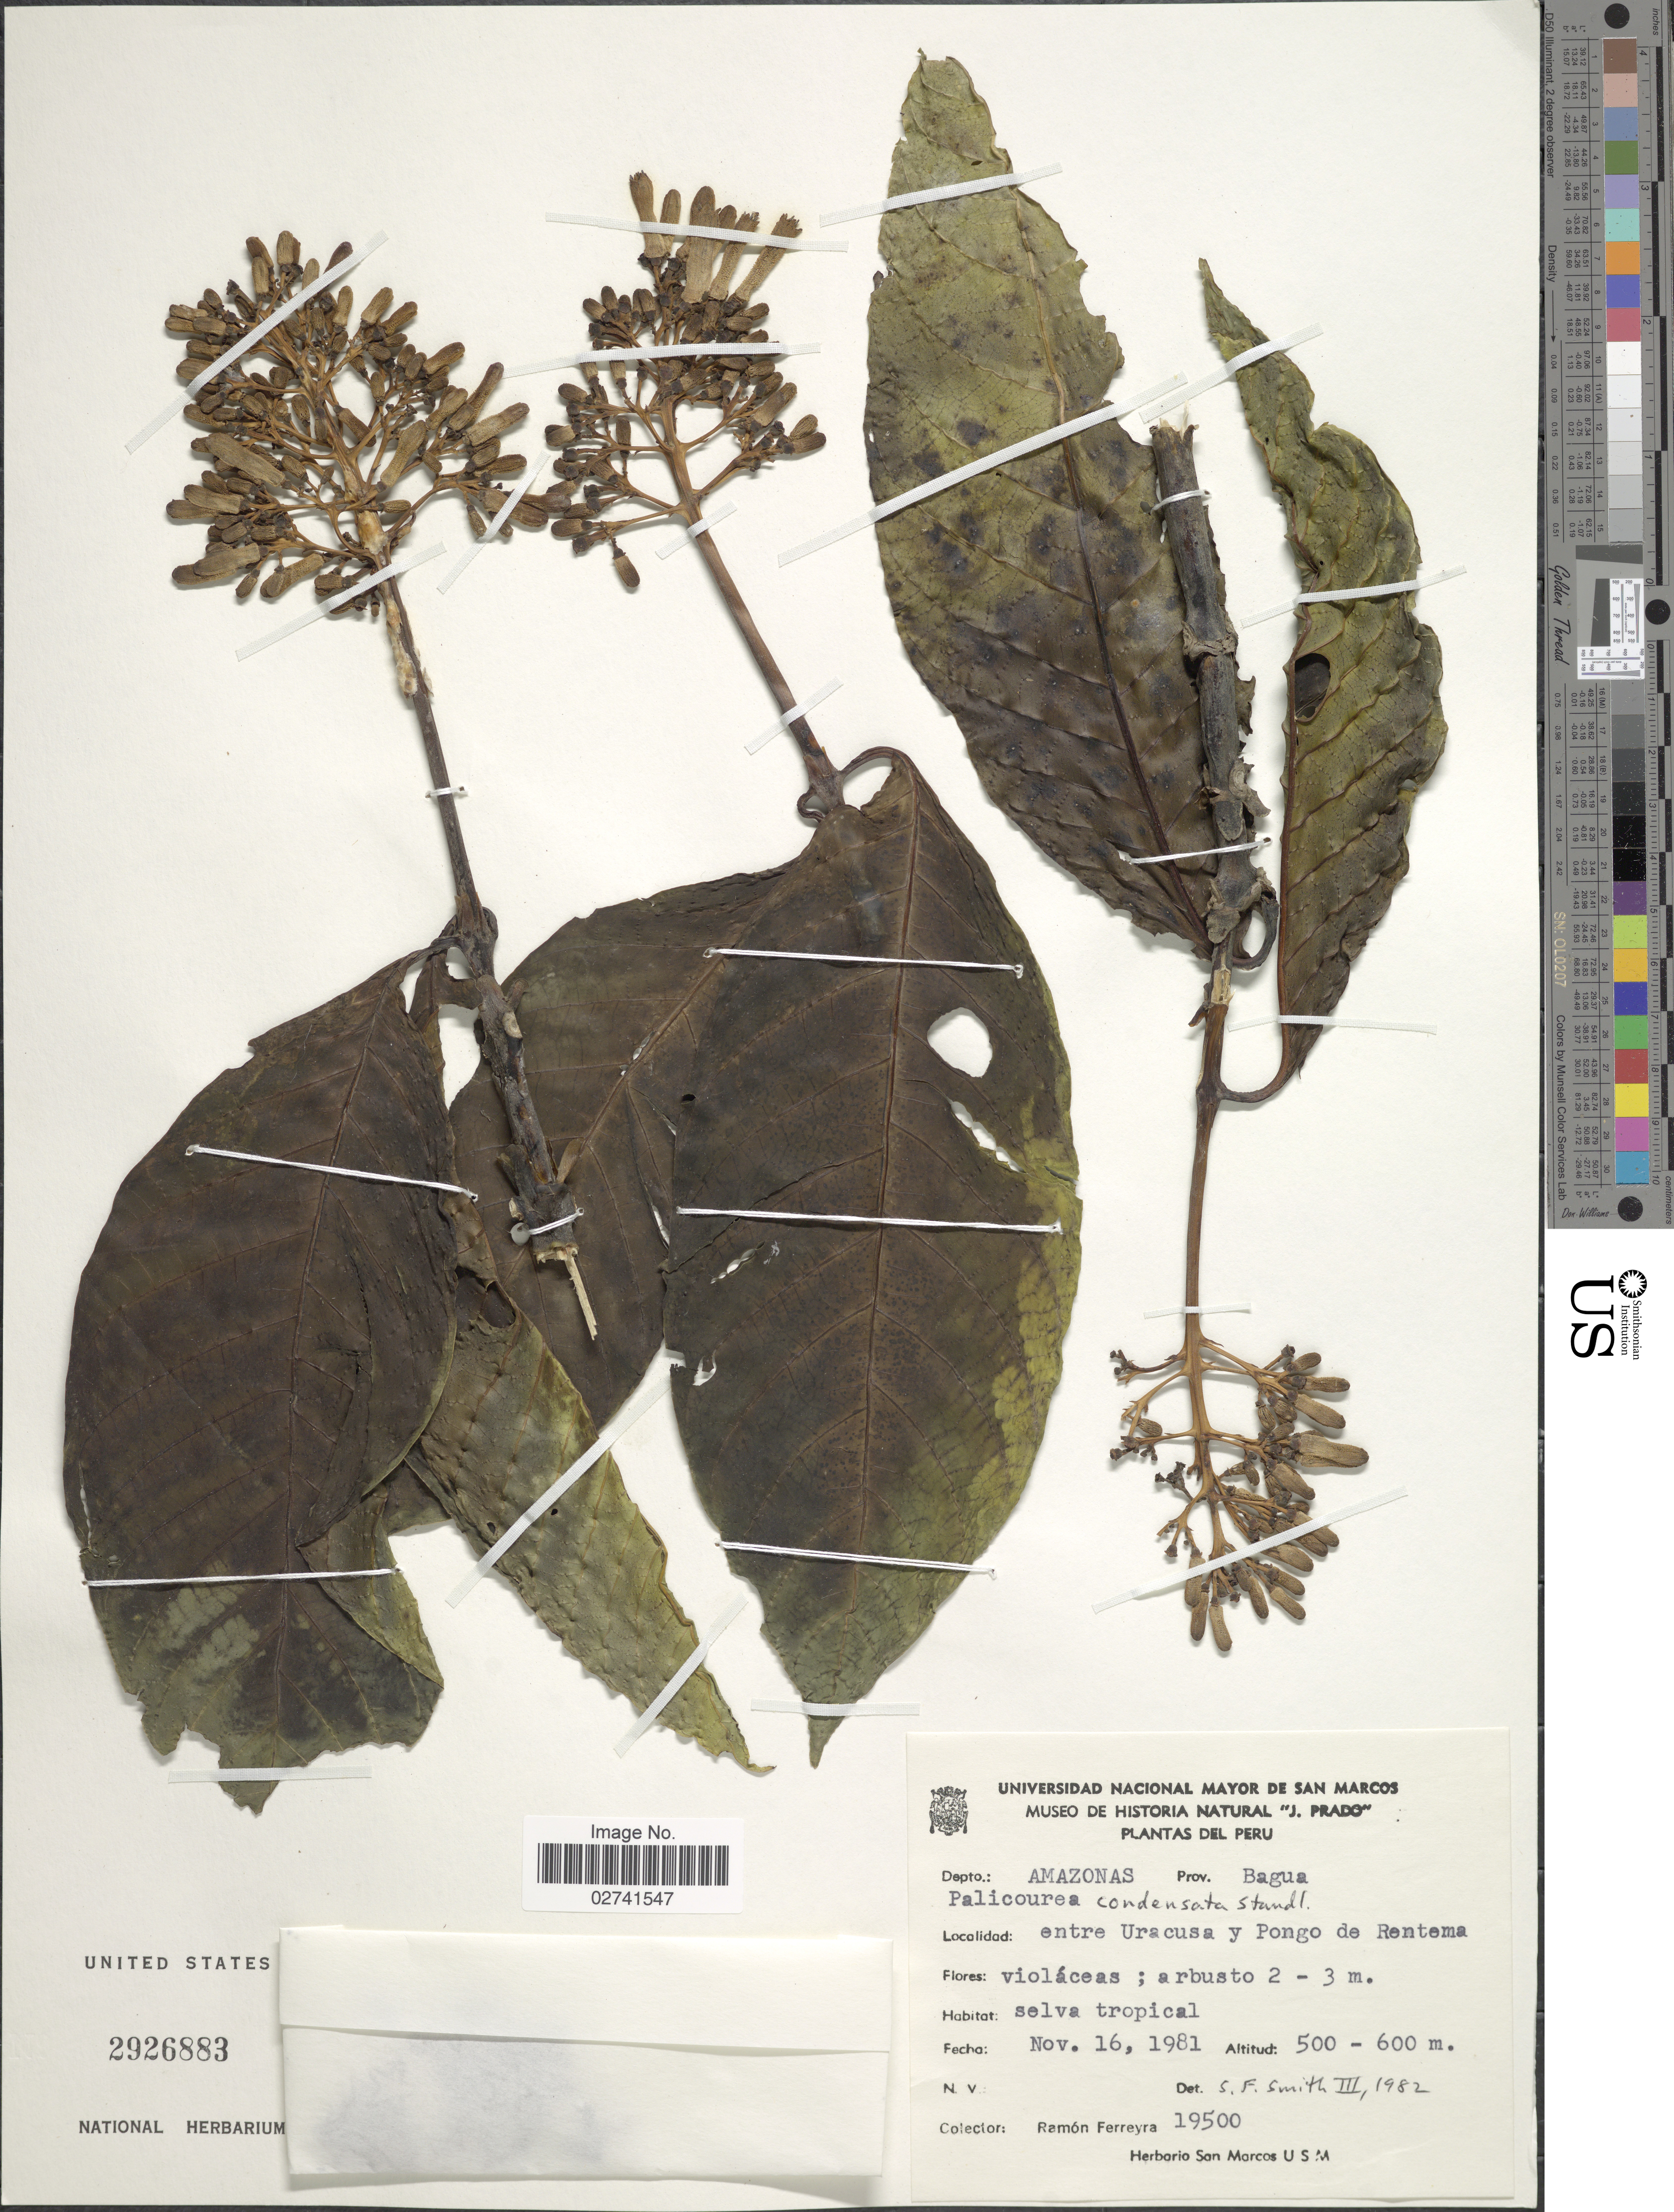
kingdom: Plantae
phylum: Tracheophyta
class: Magnoliopsida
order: Gentianales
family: Rubiaceae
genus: Palicourea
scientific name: Palicourea lasiantha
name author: Krause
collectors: R. A. Ferreyra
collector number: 19500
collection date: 1981-11-16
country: Peru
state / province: Amazonas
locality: Depto. Amazonas, Prov. Bagua, entre Uracusa y Pongo de Rentema, selva tropical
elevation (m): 500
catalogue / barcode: US 2926883